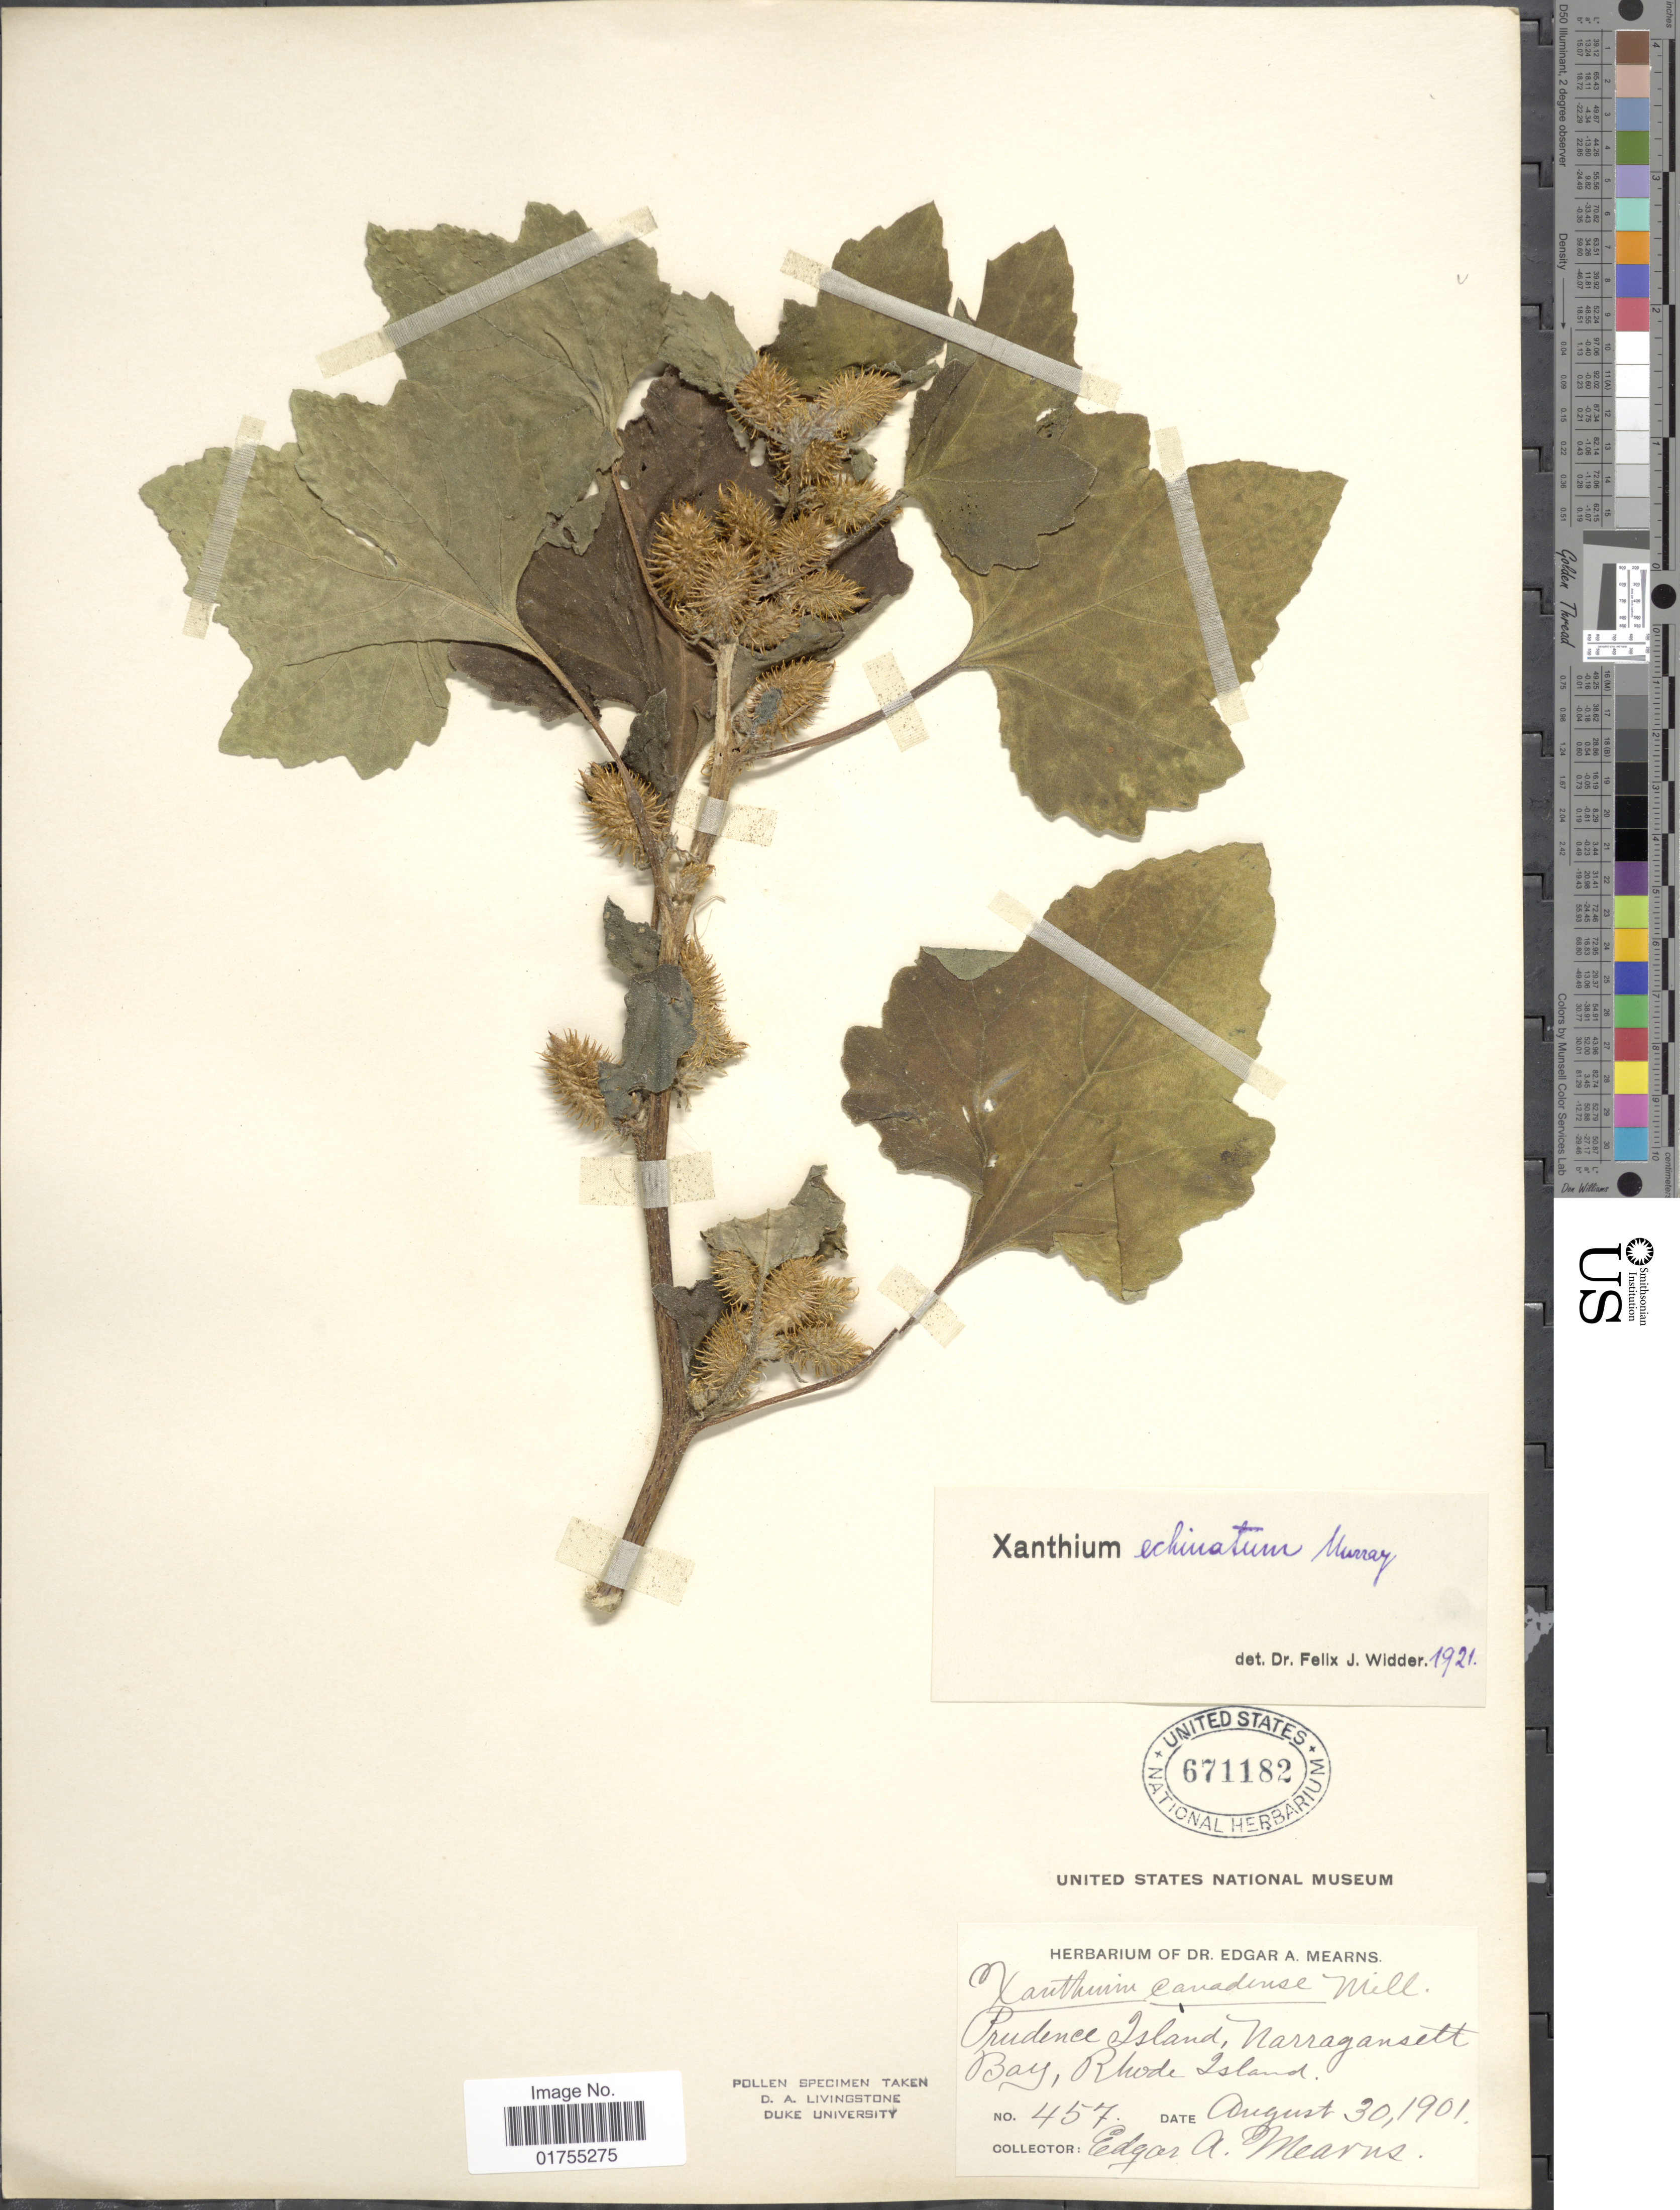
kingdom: Plantae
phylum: Tracheophyta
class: Magnoliopsida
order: Asterales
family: Asteraceae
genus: Xanthium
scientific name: Xanthium strumarium var. canadense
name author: (Mill.) Torr. & A. Gray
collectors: E. A. Mearns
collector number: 457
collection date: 1901-08-30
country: United States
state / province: Rhode Island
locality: Prudence Island, Narragansett Bay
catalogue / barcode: US 671182